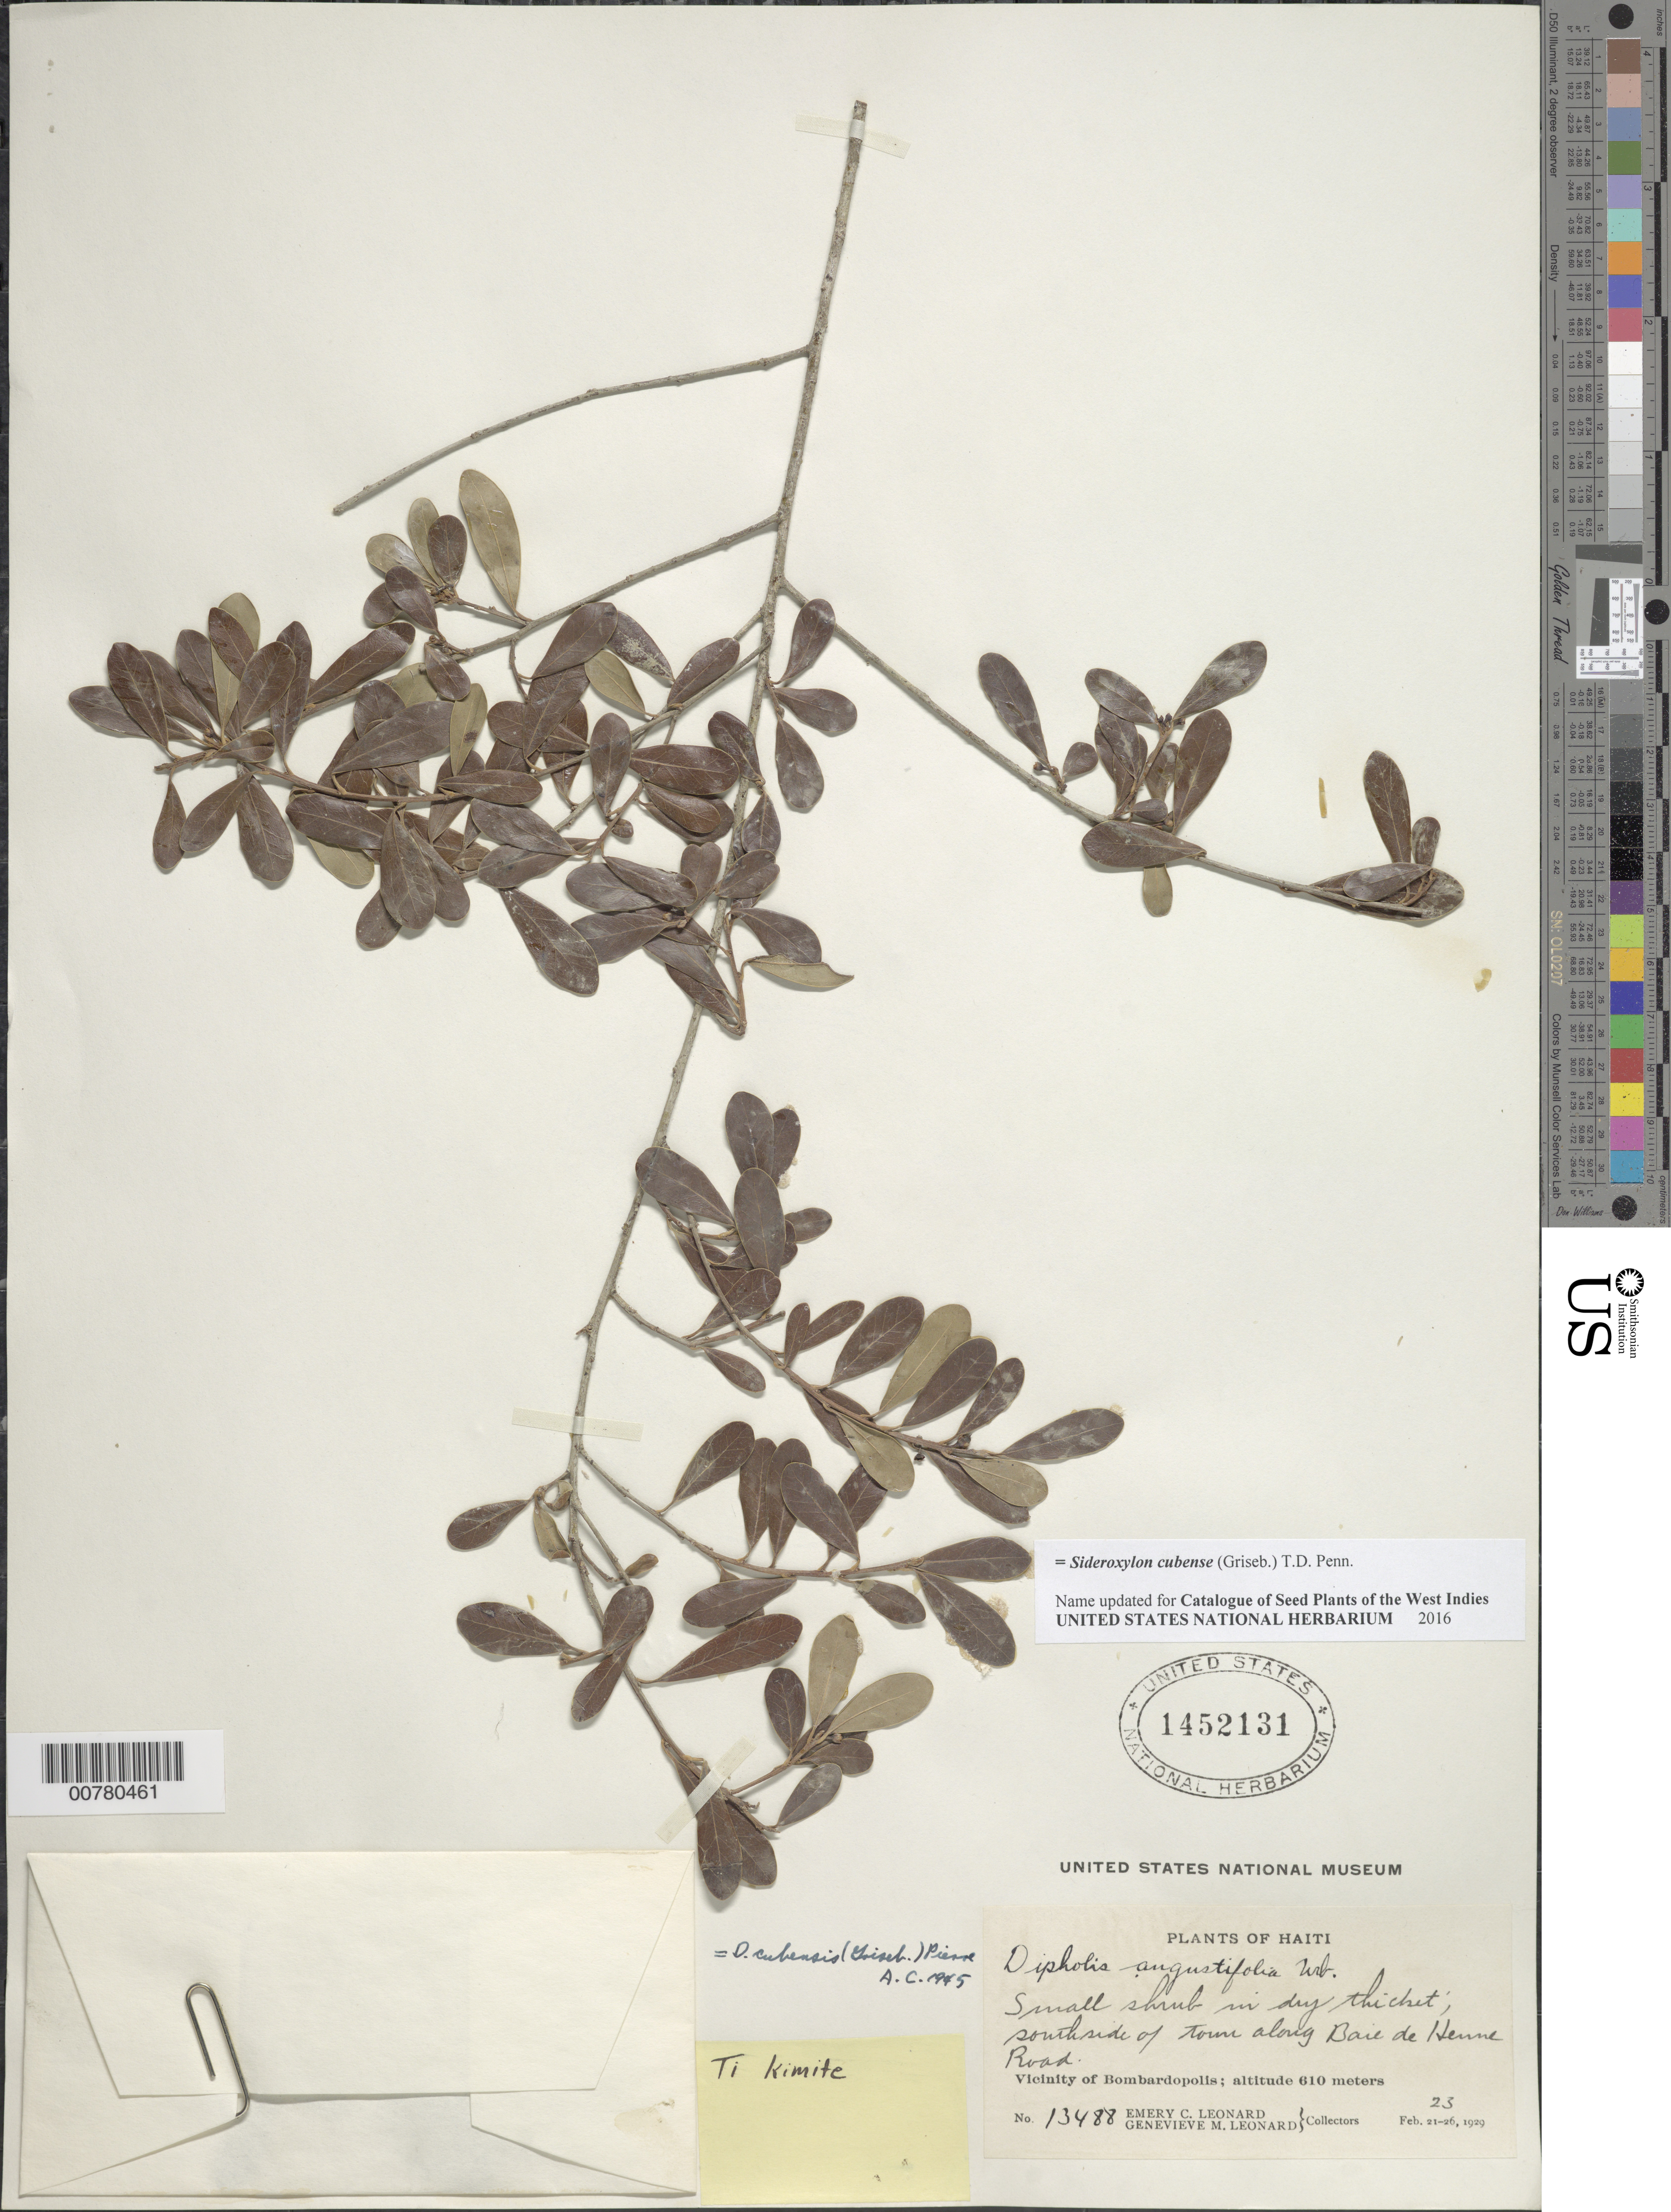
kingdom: Plantae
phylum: Tracheophyta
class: Magnoliopsida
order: Ericales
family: Sapotaceae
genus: Sideroxylon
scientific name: Sideroxylon cubense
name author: (Griseb.) T.D. Penn.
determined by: Cronquist, A. J.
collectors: E. C. Leonard & G. M. Leonard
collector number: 13488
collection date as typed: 23 Feb 1929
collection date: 1929-02-23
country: Haiti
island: Hispaniola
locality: Vicinity of Bombardopolis, southside of town along Baie de Henne Road.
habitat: In dry thicket.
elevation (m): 610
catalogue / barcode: US 1452131